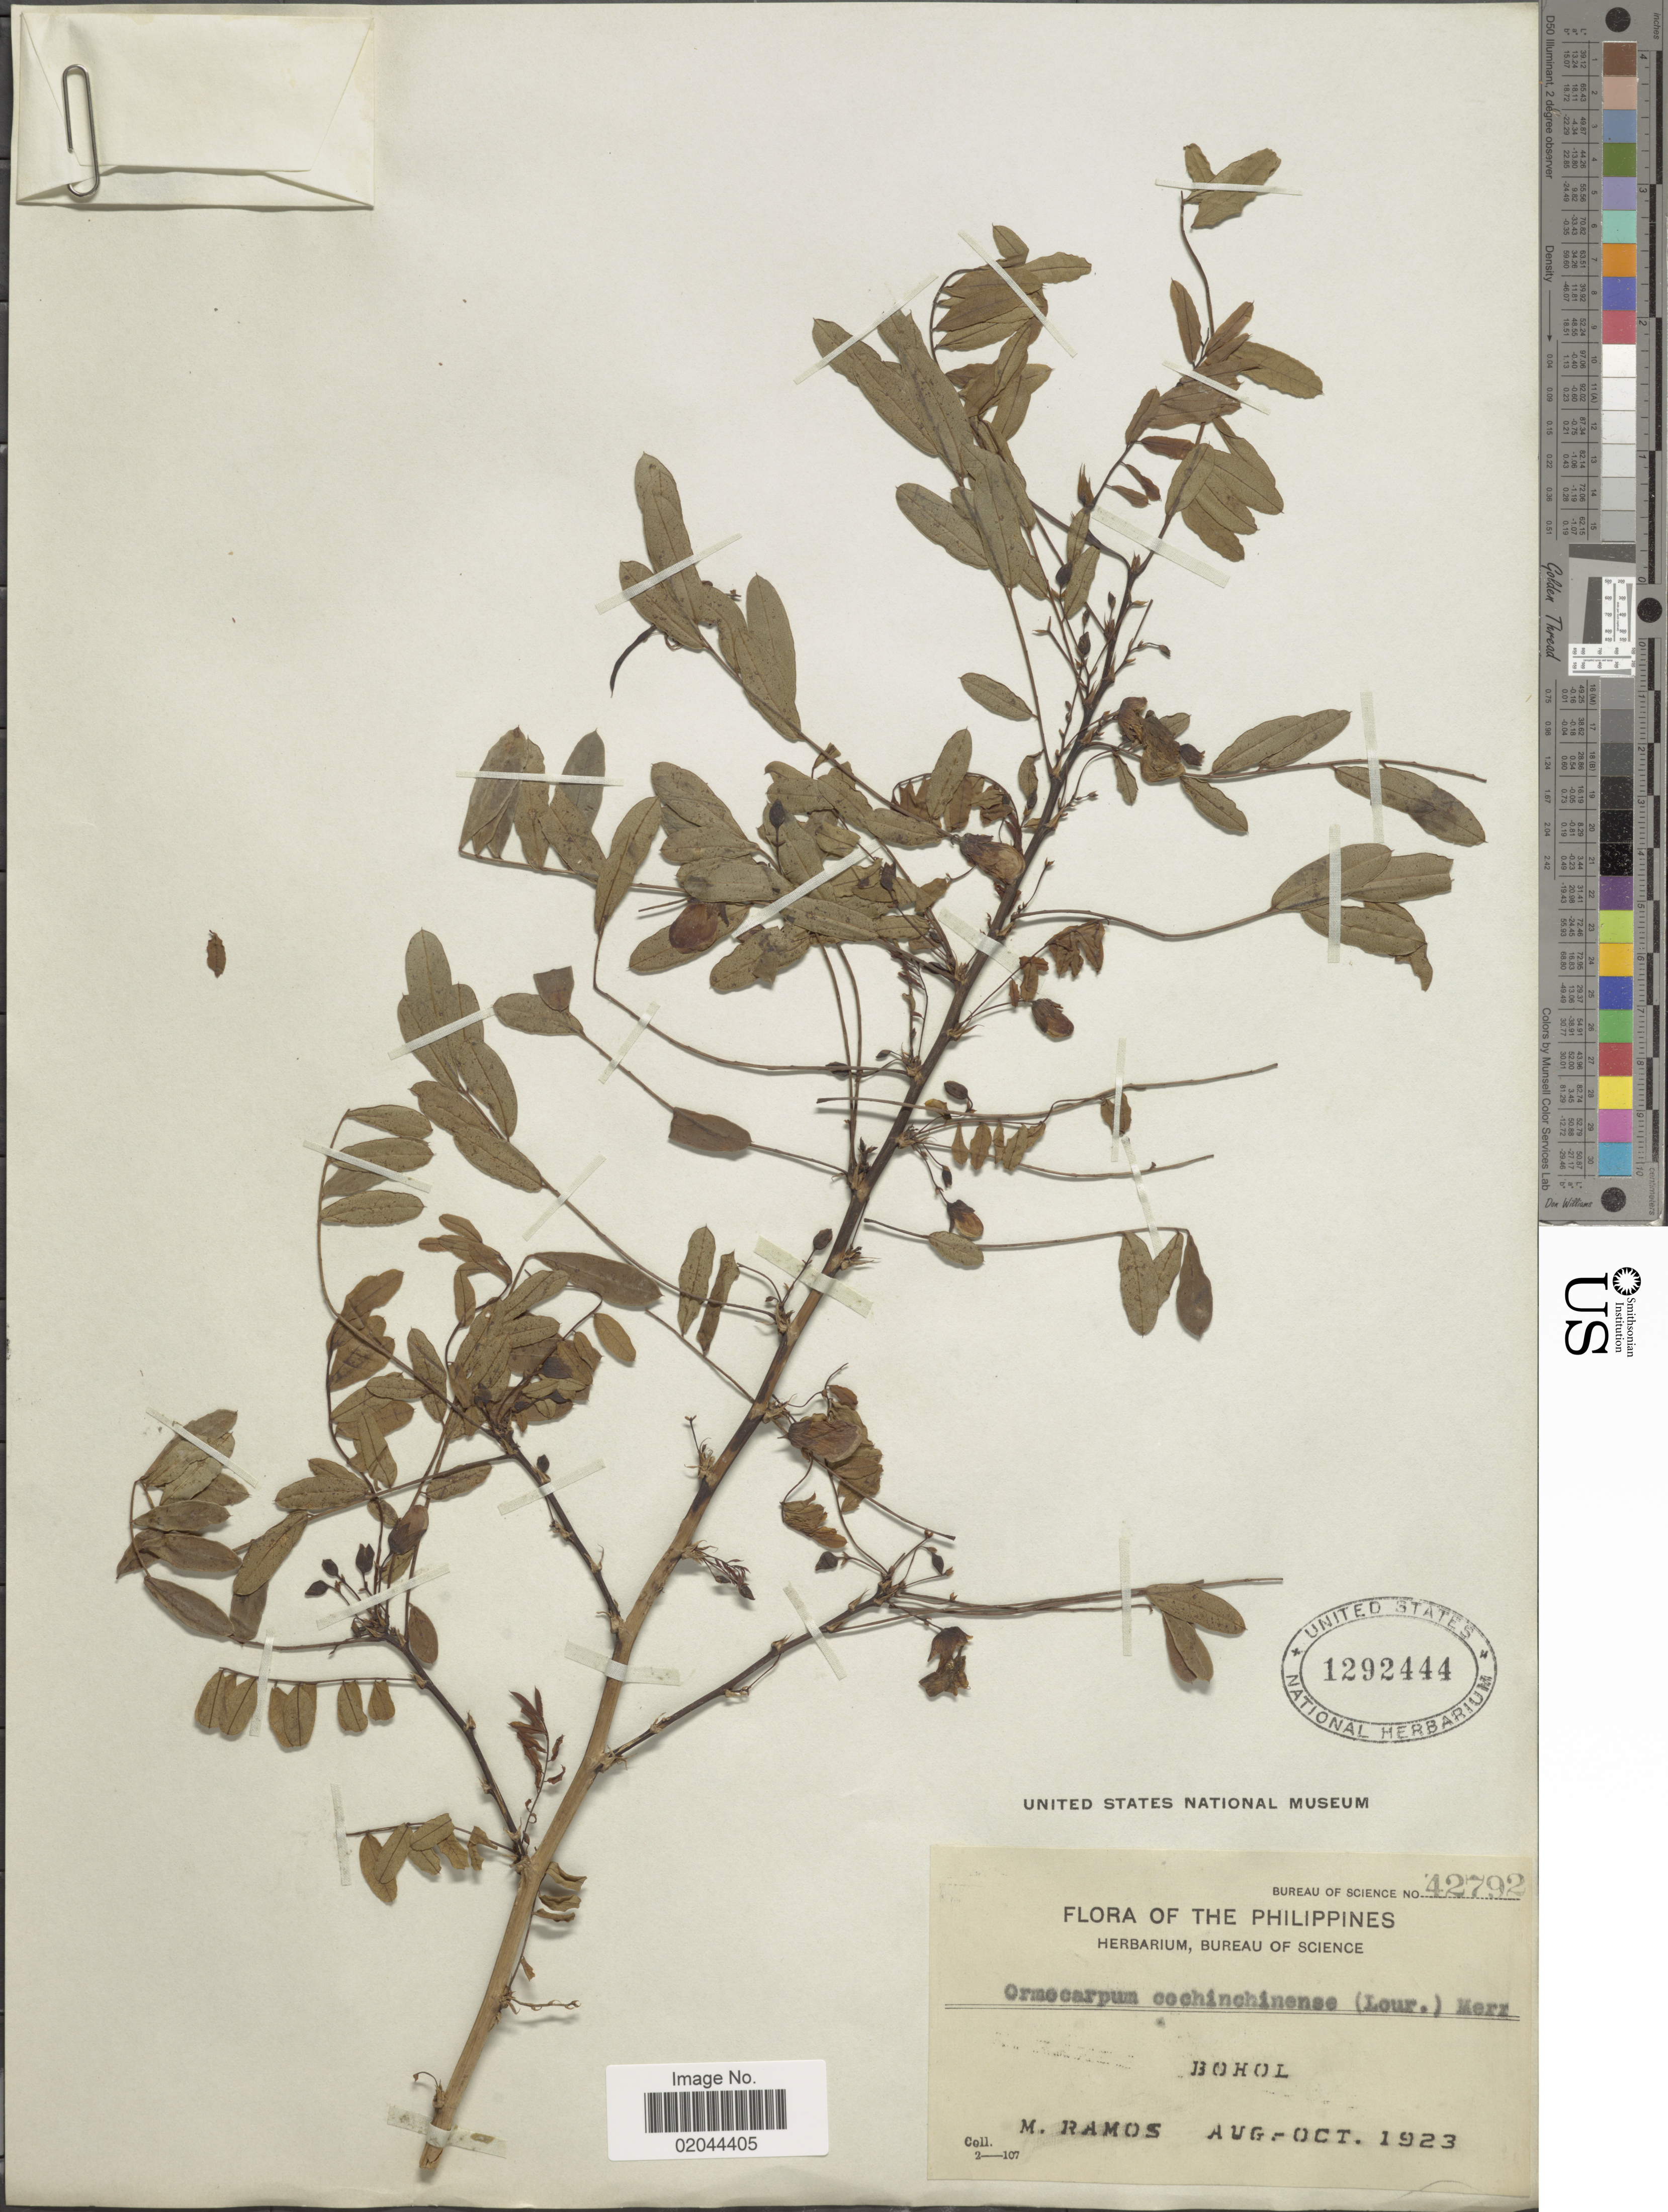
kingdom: Plantae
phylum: Tracheophyta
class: Magnoliopsida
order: Fabales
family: Fabaceae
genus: Ormocarpum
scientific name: Ormocarpum cochinchinense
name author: (Lour.) Merr.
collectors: M. Ramos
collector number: Bureau of Science 42792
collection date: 1923-08/1923-10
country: Philippines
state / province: Central Visayas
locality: Bohol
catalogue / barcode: US 1292444